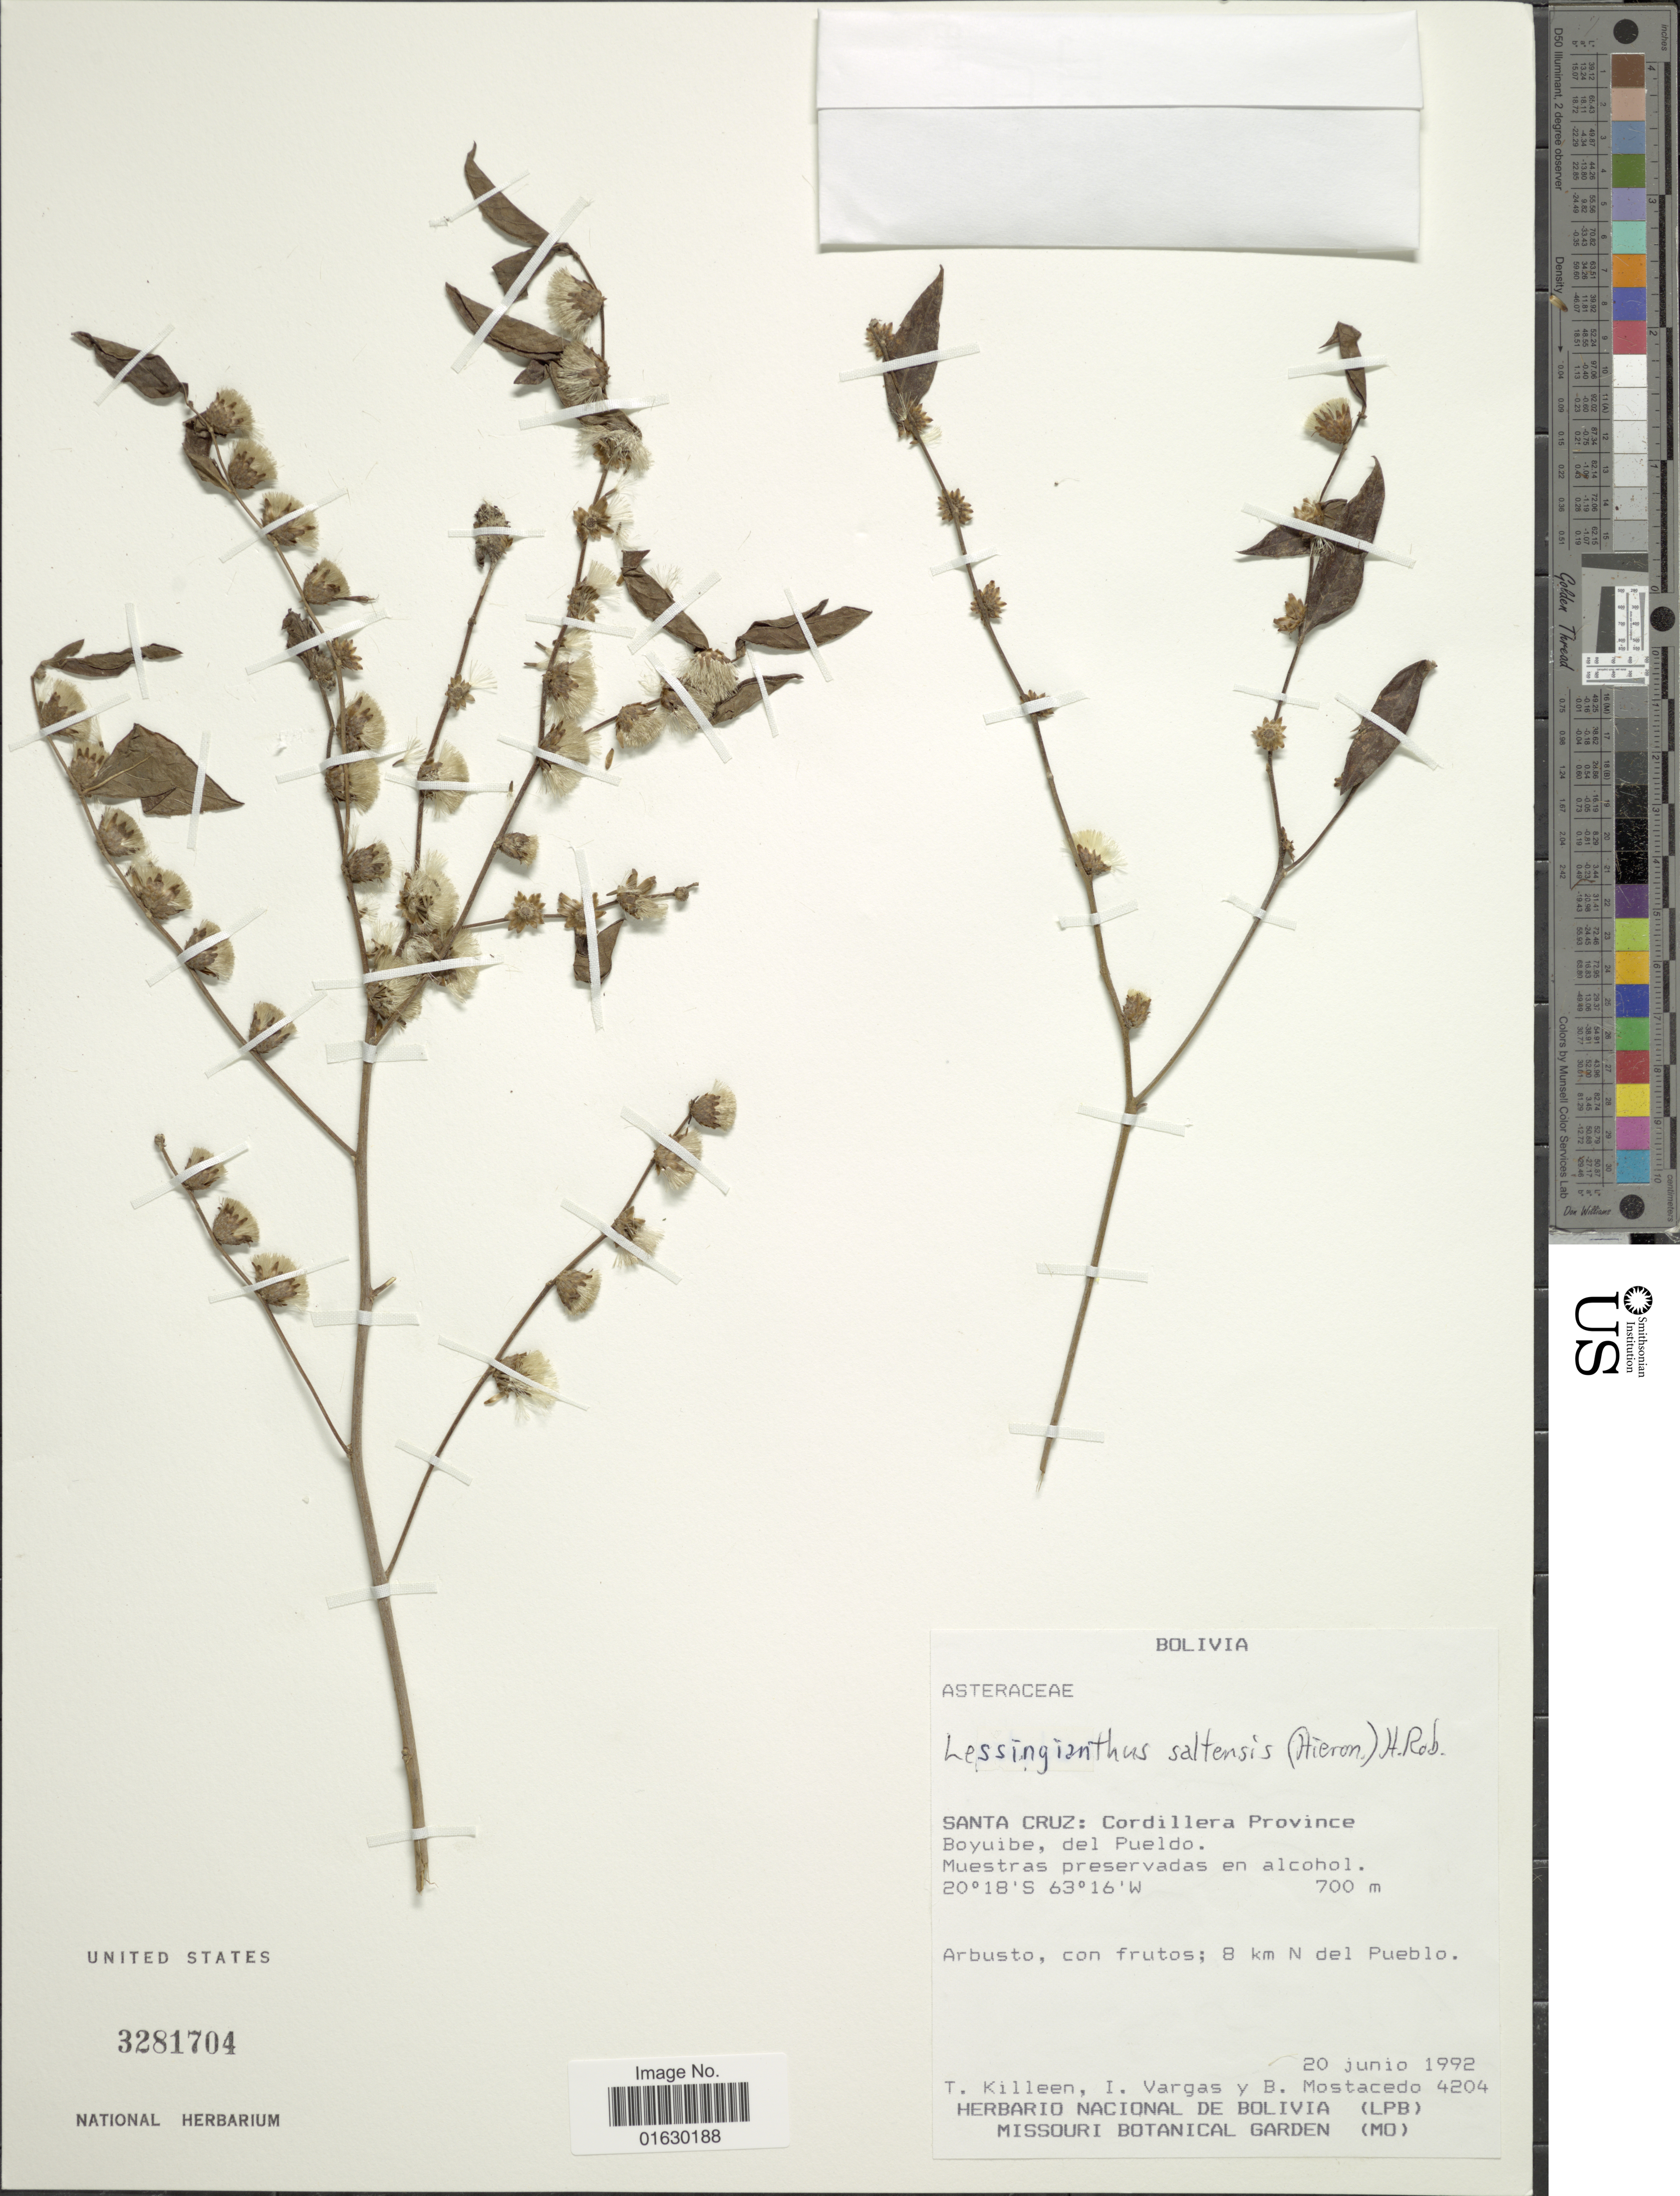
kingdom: Plantae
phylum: Tracheophyta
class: Magnoliopsida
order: Asterales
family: Asteraceae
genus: Lessingianthus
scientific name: Lessingianthus saltensis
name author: (Hieron.) H. Rob.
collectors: T. J. Killeen, I. Vargas & B. Mostacedo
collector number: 4204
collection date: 1992-06-20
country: Bolivia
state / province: Santa Cruz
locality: Santa Cruz, Cordillera Province, Boyuibe, del Pueldo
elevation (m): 700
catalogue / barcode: US 3281704